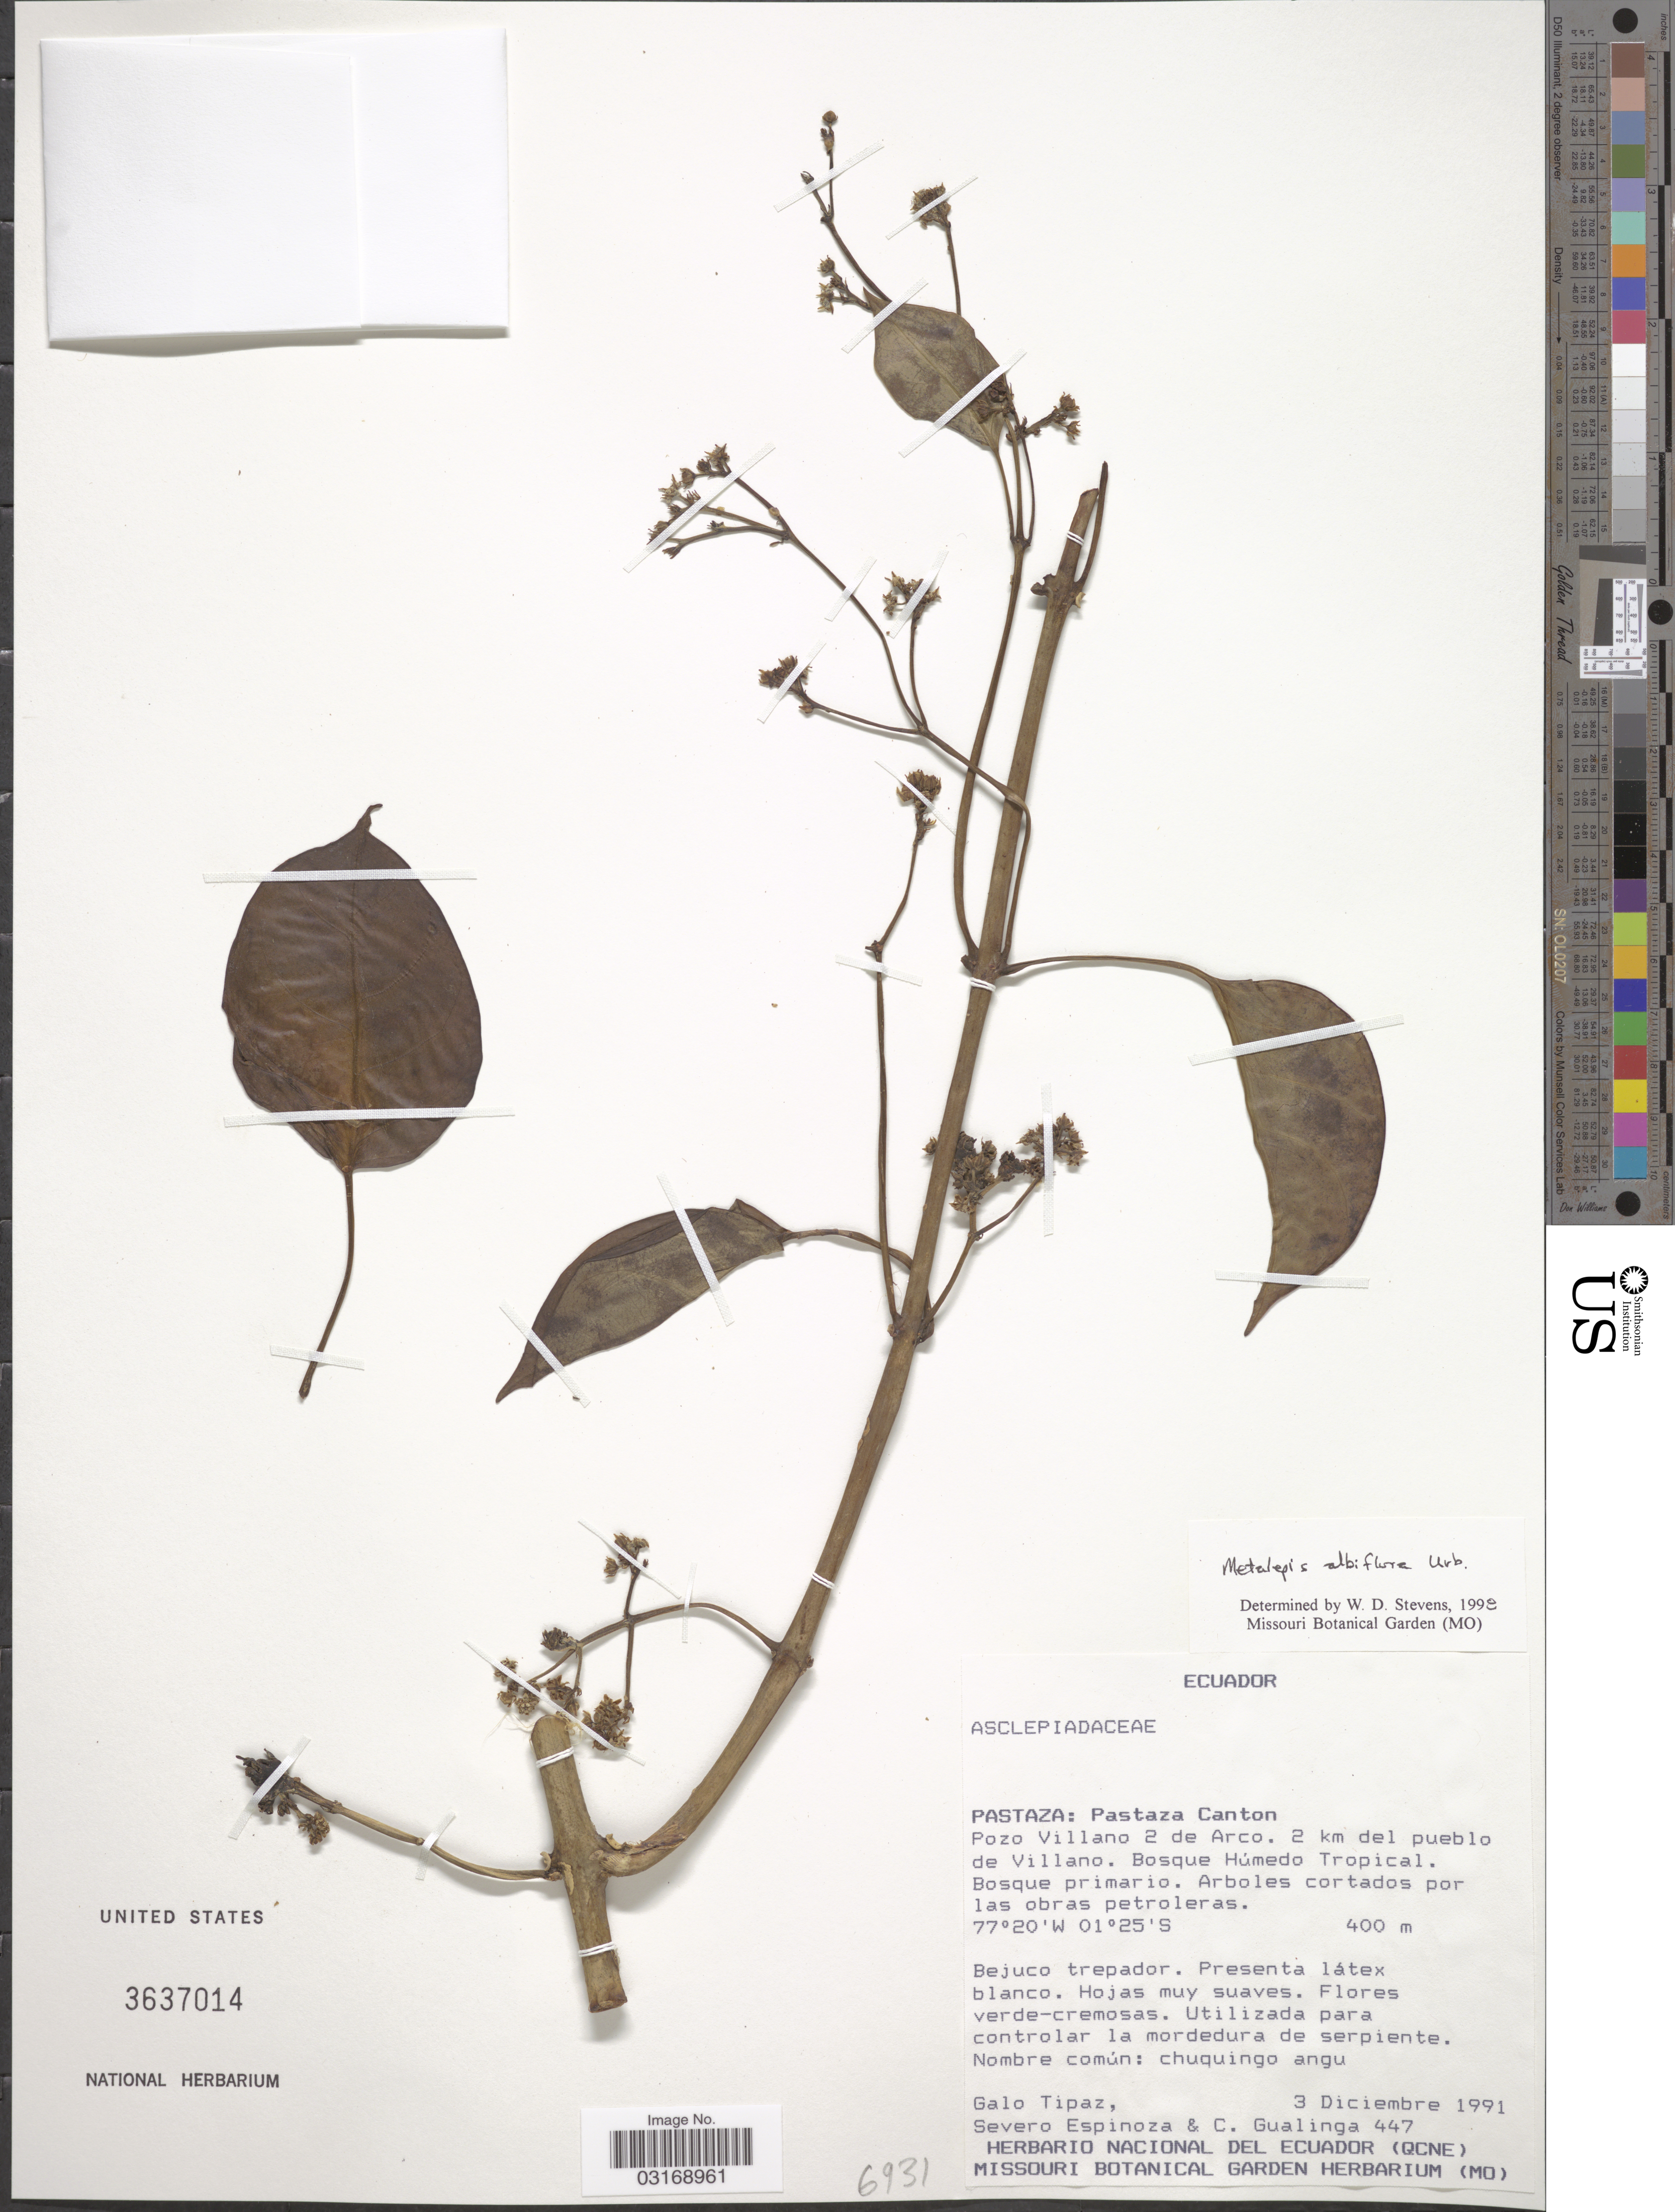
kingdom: Plantae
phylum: Tracheophyta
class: Magnoliopsida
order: Gentianales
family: Apocynaceae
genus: Metalepis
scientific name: Metalepis albiflora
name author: Urb.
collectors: G. Tipaz, S. Espinoza & C. Gualinga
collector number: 447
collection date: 1991-12-03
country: Ecuador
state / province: Pastaza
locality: Pastaza Canton. Pozo Villano 2 de Arco. 2 km del pueblo de Villano.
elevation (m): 400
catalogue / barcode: US 3637014